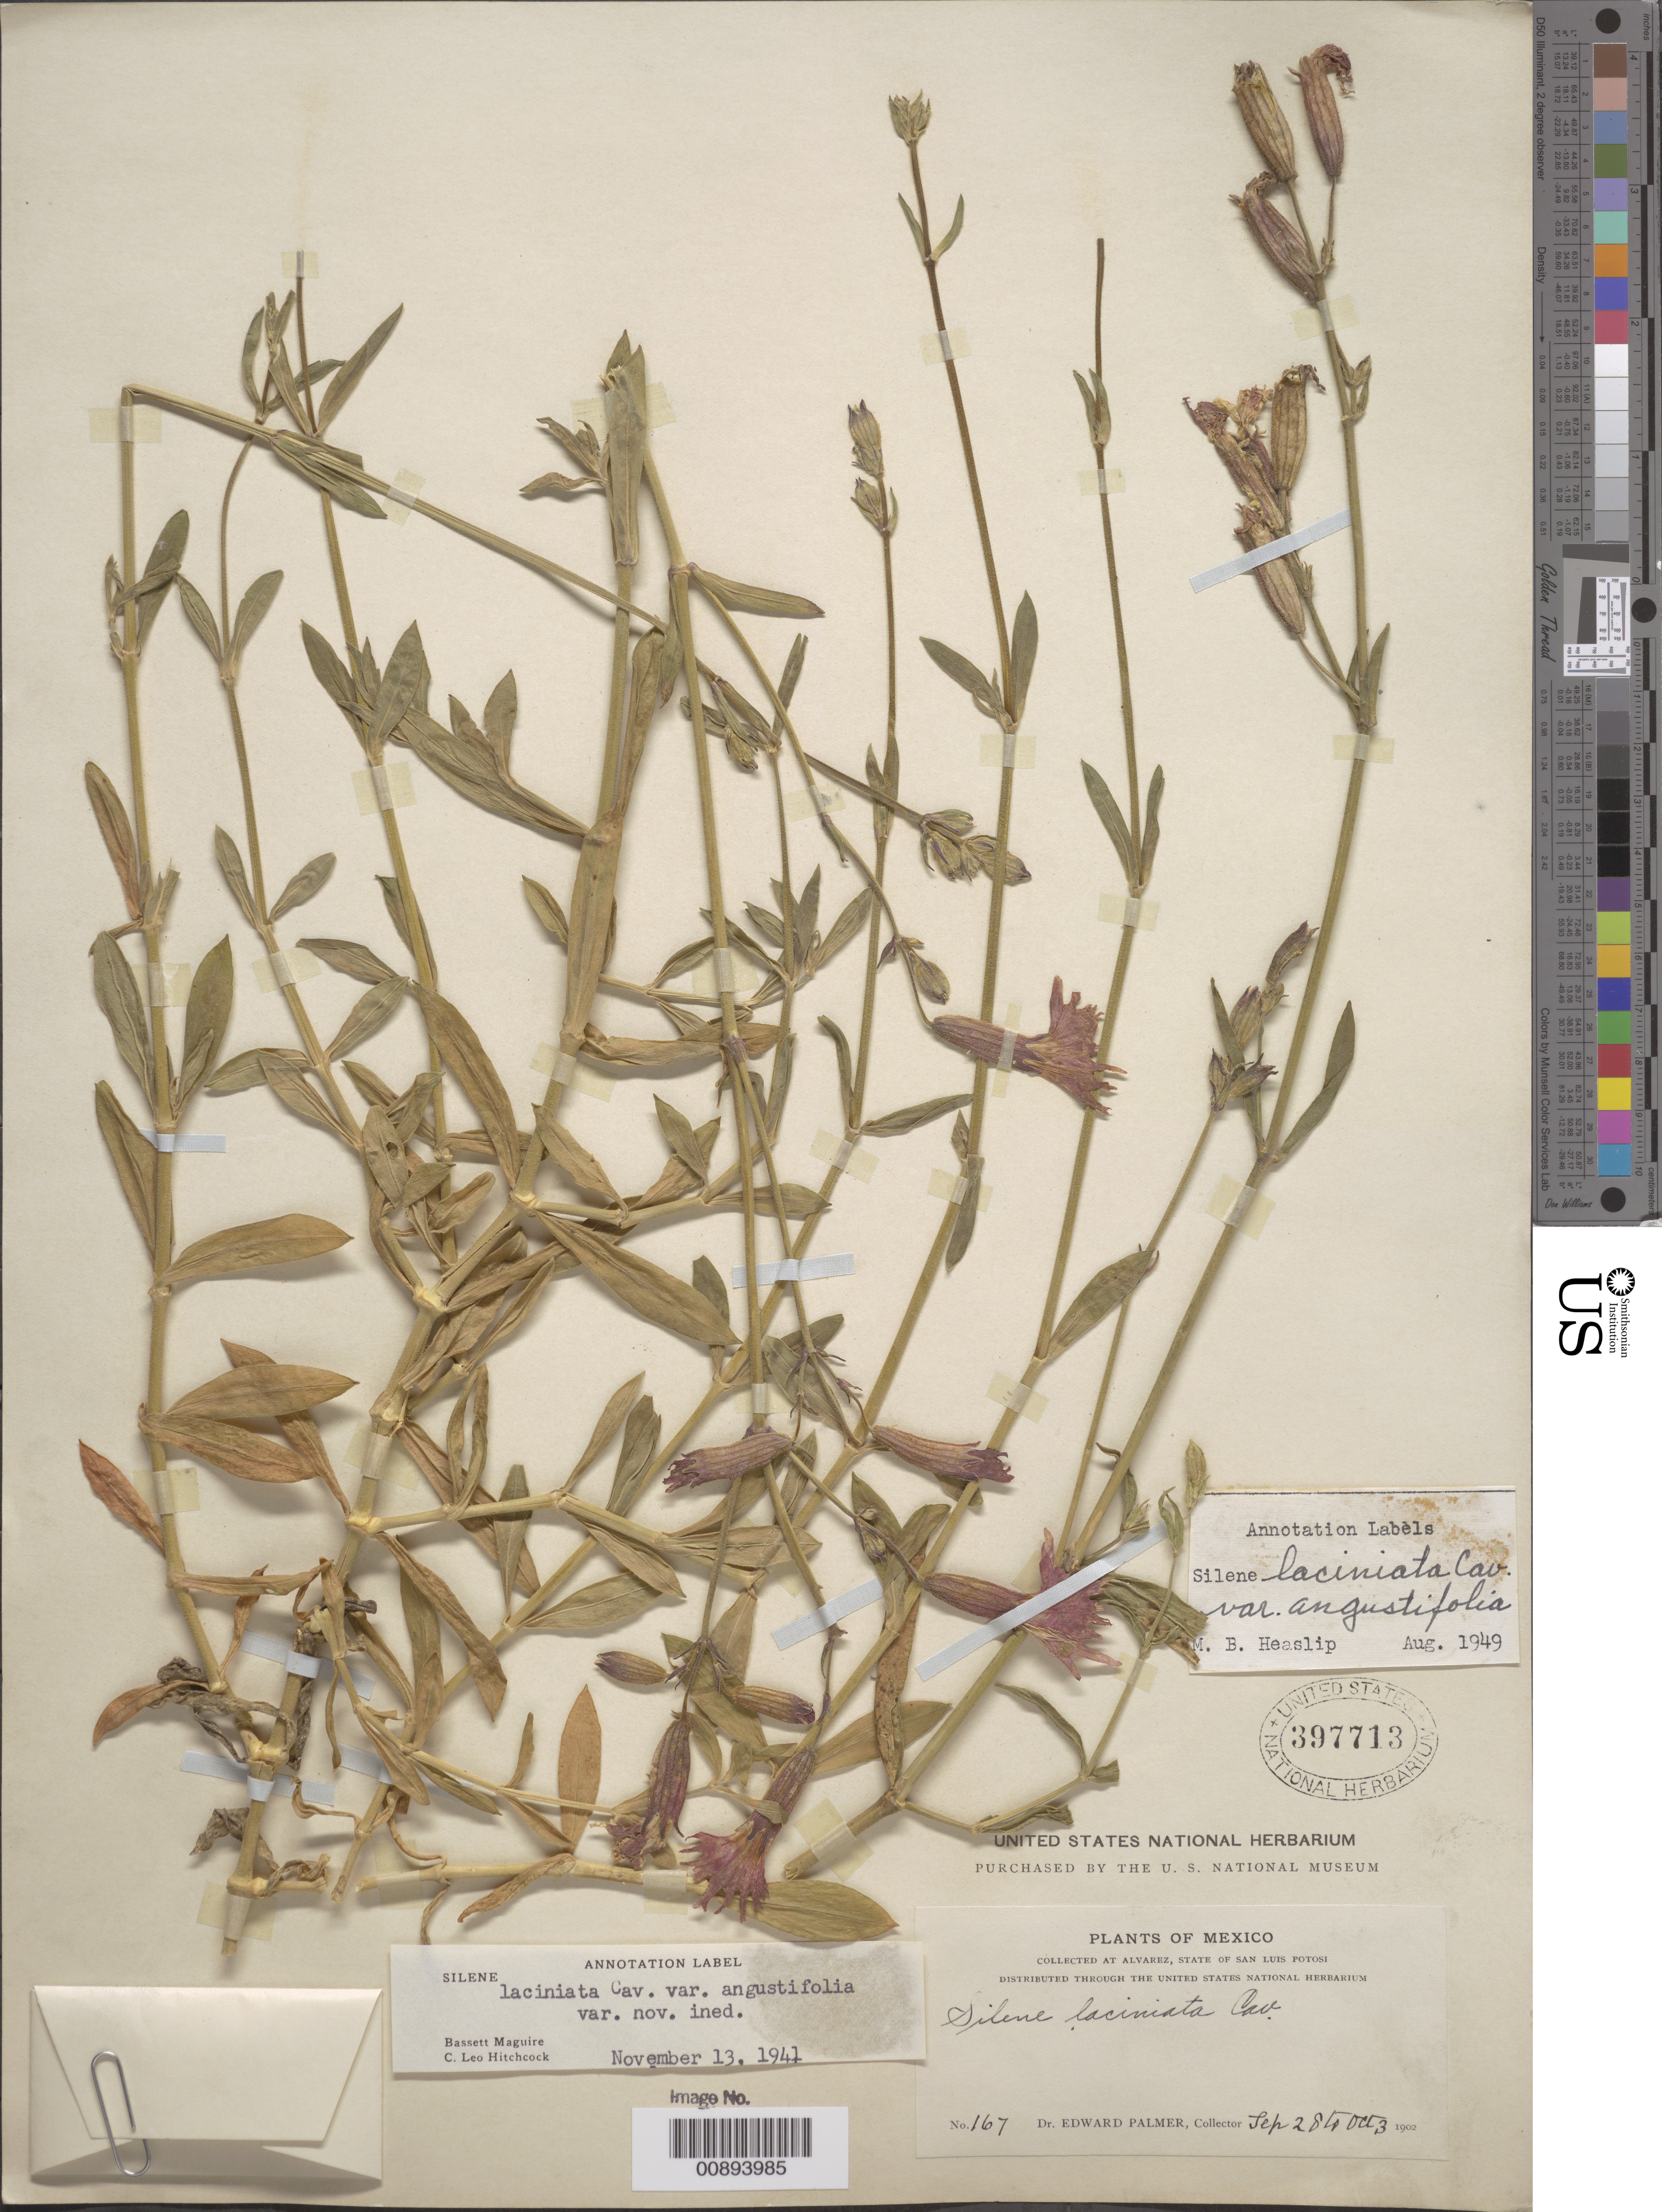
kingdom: Plantae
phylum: Tracheophyta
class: Magnoliopsida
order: Caryophyllales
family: Caryophyllaceae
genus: Silene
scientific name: Silene laciniata var. angustifolia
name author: C.L. Hitchc. & Maguire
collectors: E. Palmer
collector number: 167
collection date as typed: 28 Sep 1902 to 03 Oct 1902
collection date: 1902-09-28/1902-10-03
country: Mexico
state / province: San Luis Potosí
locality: Alvarez, San Luis Potosí.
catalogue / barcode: US 397713